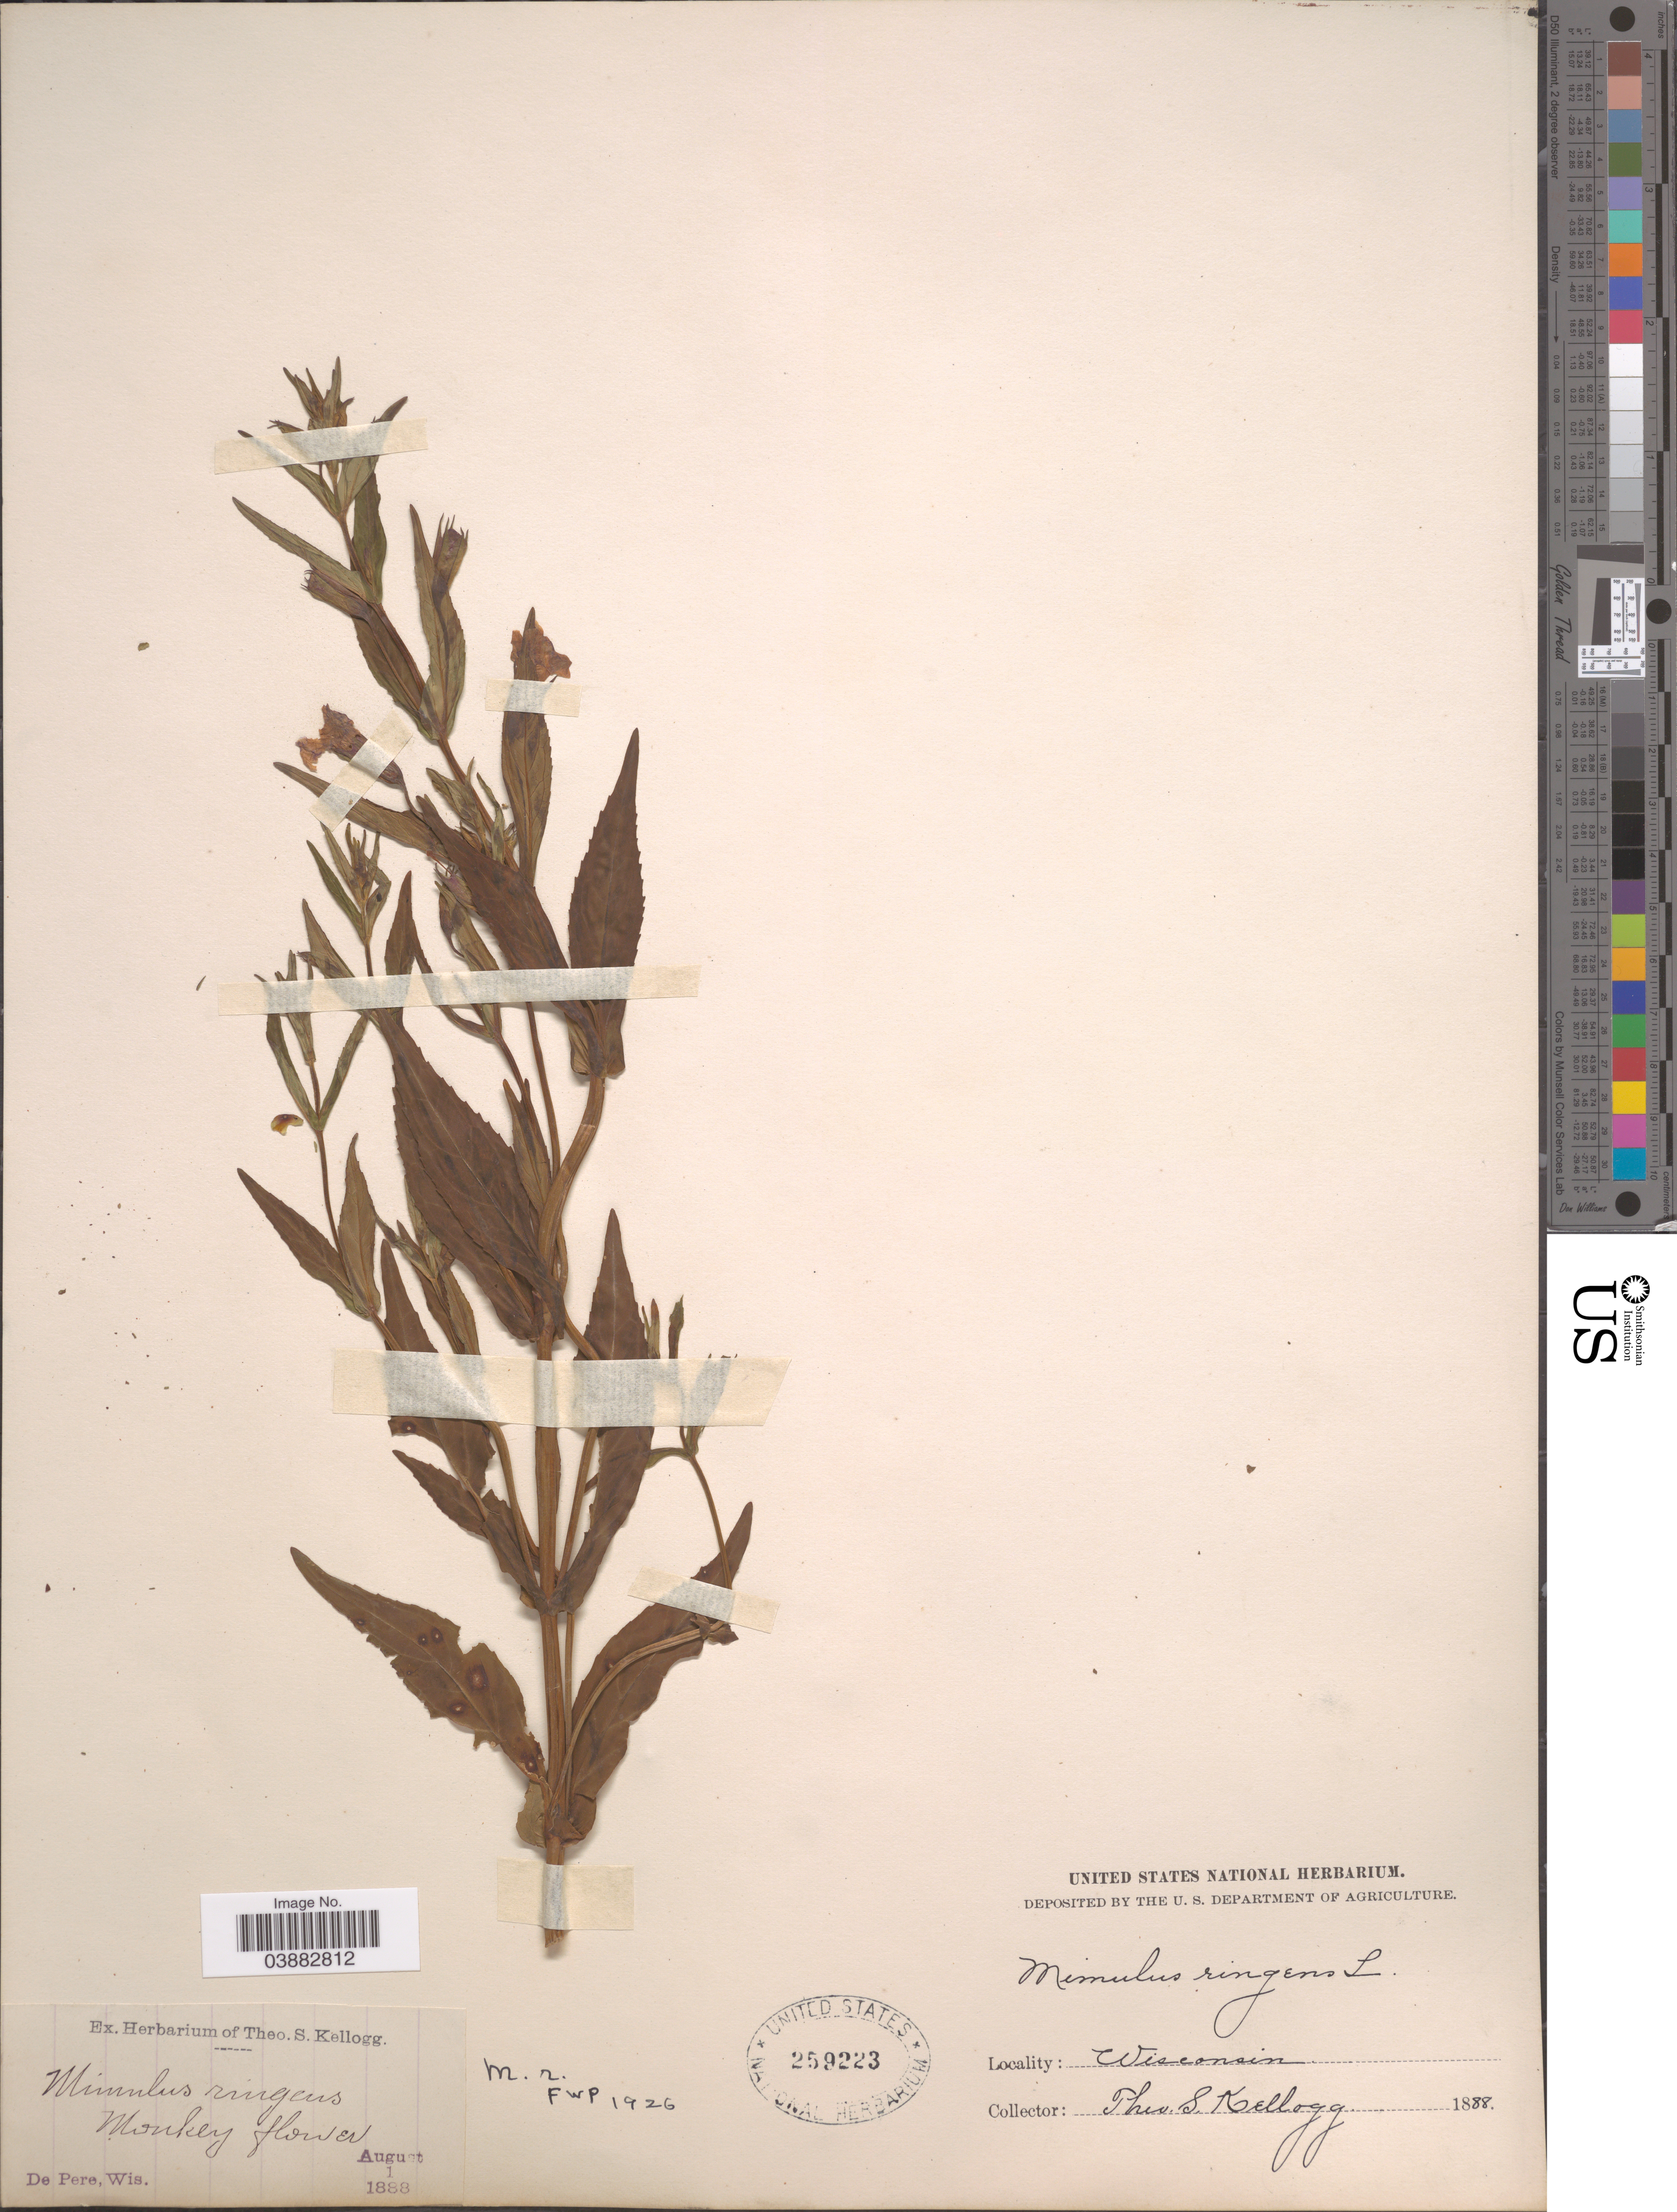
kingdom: Plantae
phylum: Tracheophyta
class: Magnoliopsida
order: Lamiales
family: Phrymaceae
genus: Mimulus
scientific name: Mimulus ringens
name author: L.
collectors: T. S. Kellogg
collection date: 1888-08-01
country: United States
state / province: Wisconsin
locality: De Pere.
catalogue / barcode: US 259223